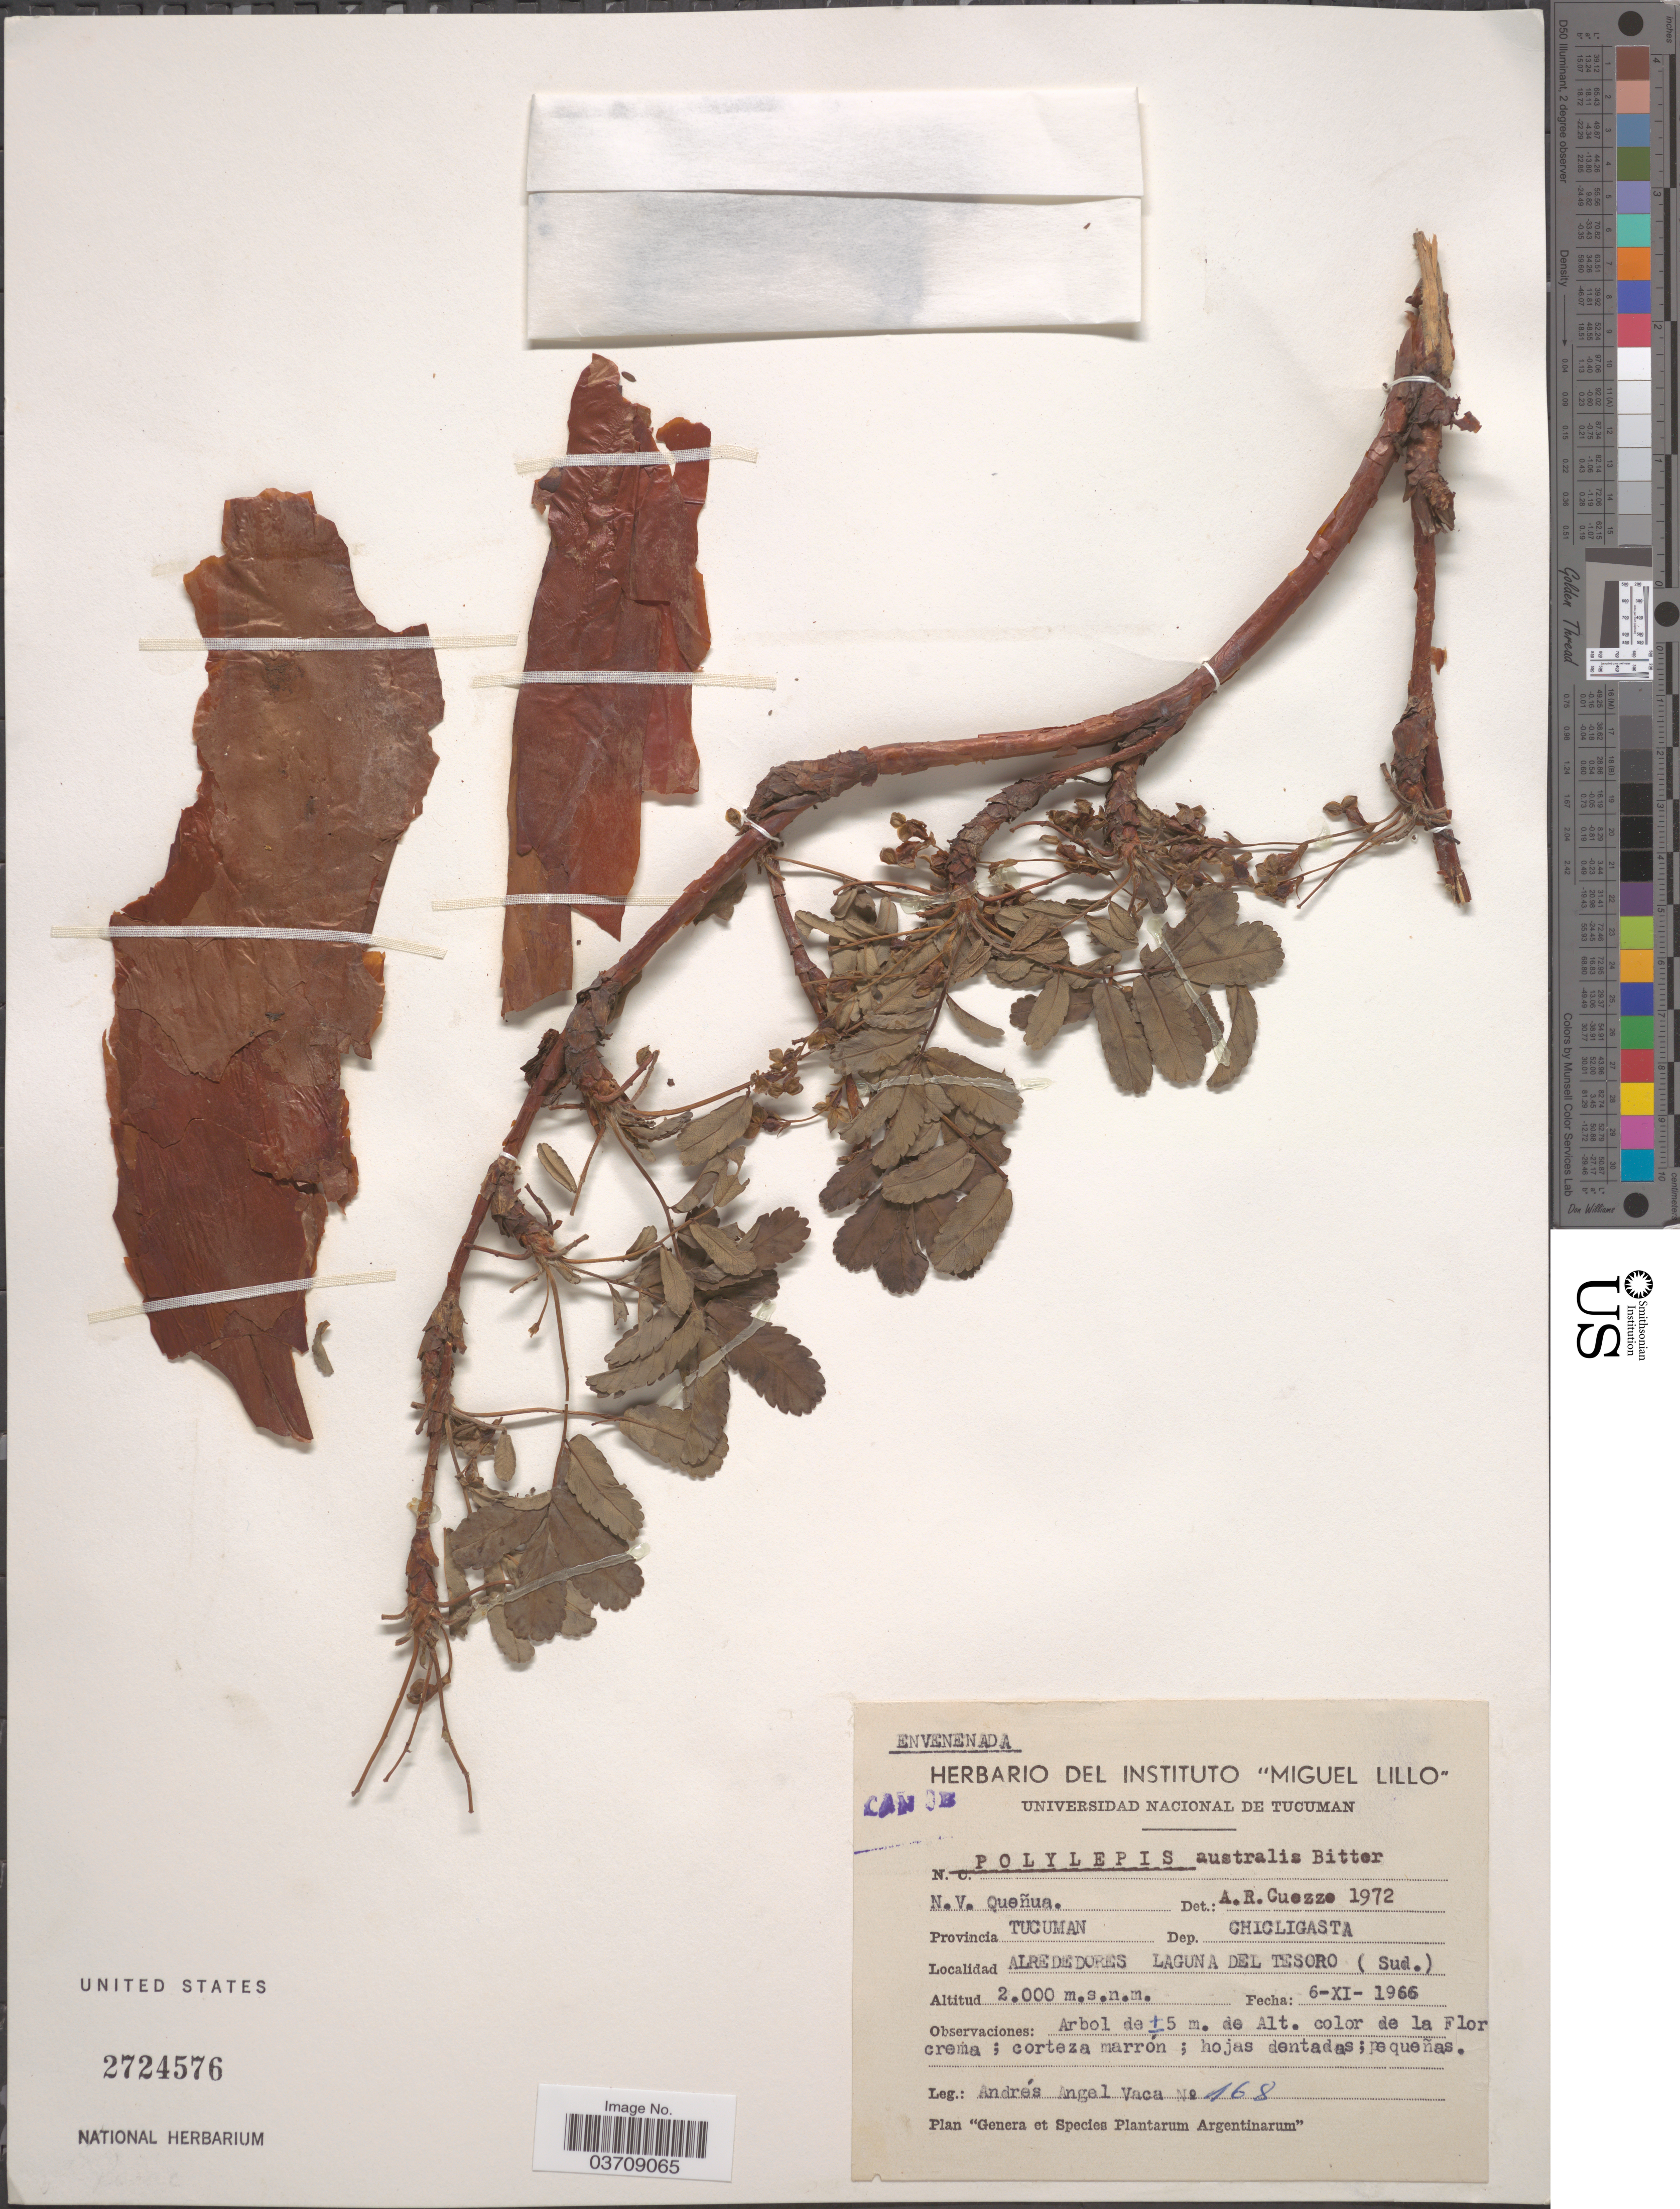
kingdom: Plantae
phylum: Tracheophyta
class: Magnoliopsida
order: Rosales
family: Rosaceae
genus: Polylepis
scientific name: Polylepis australis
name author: Bitter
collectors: A. Vaca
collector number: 168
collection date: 1966-11-06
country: Argentina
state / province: Tucuman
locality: Dep. Chicligasta. Alrededores Laguna del Tesoro (Sud.).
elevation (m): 2000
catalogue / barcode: US 2724576